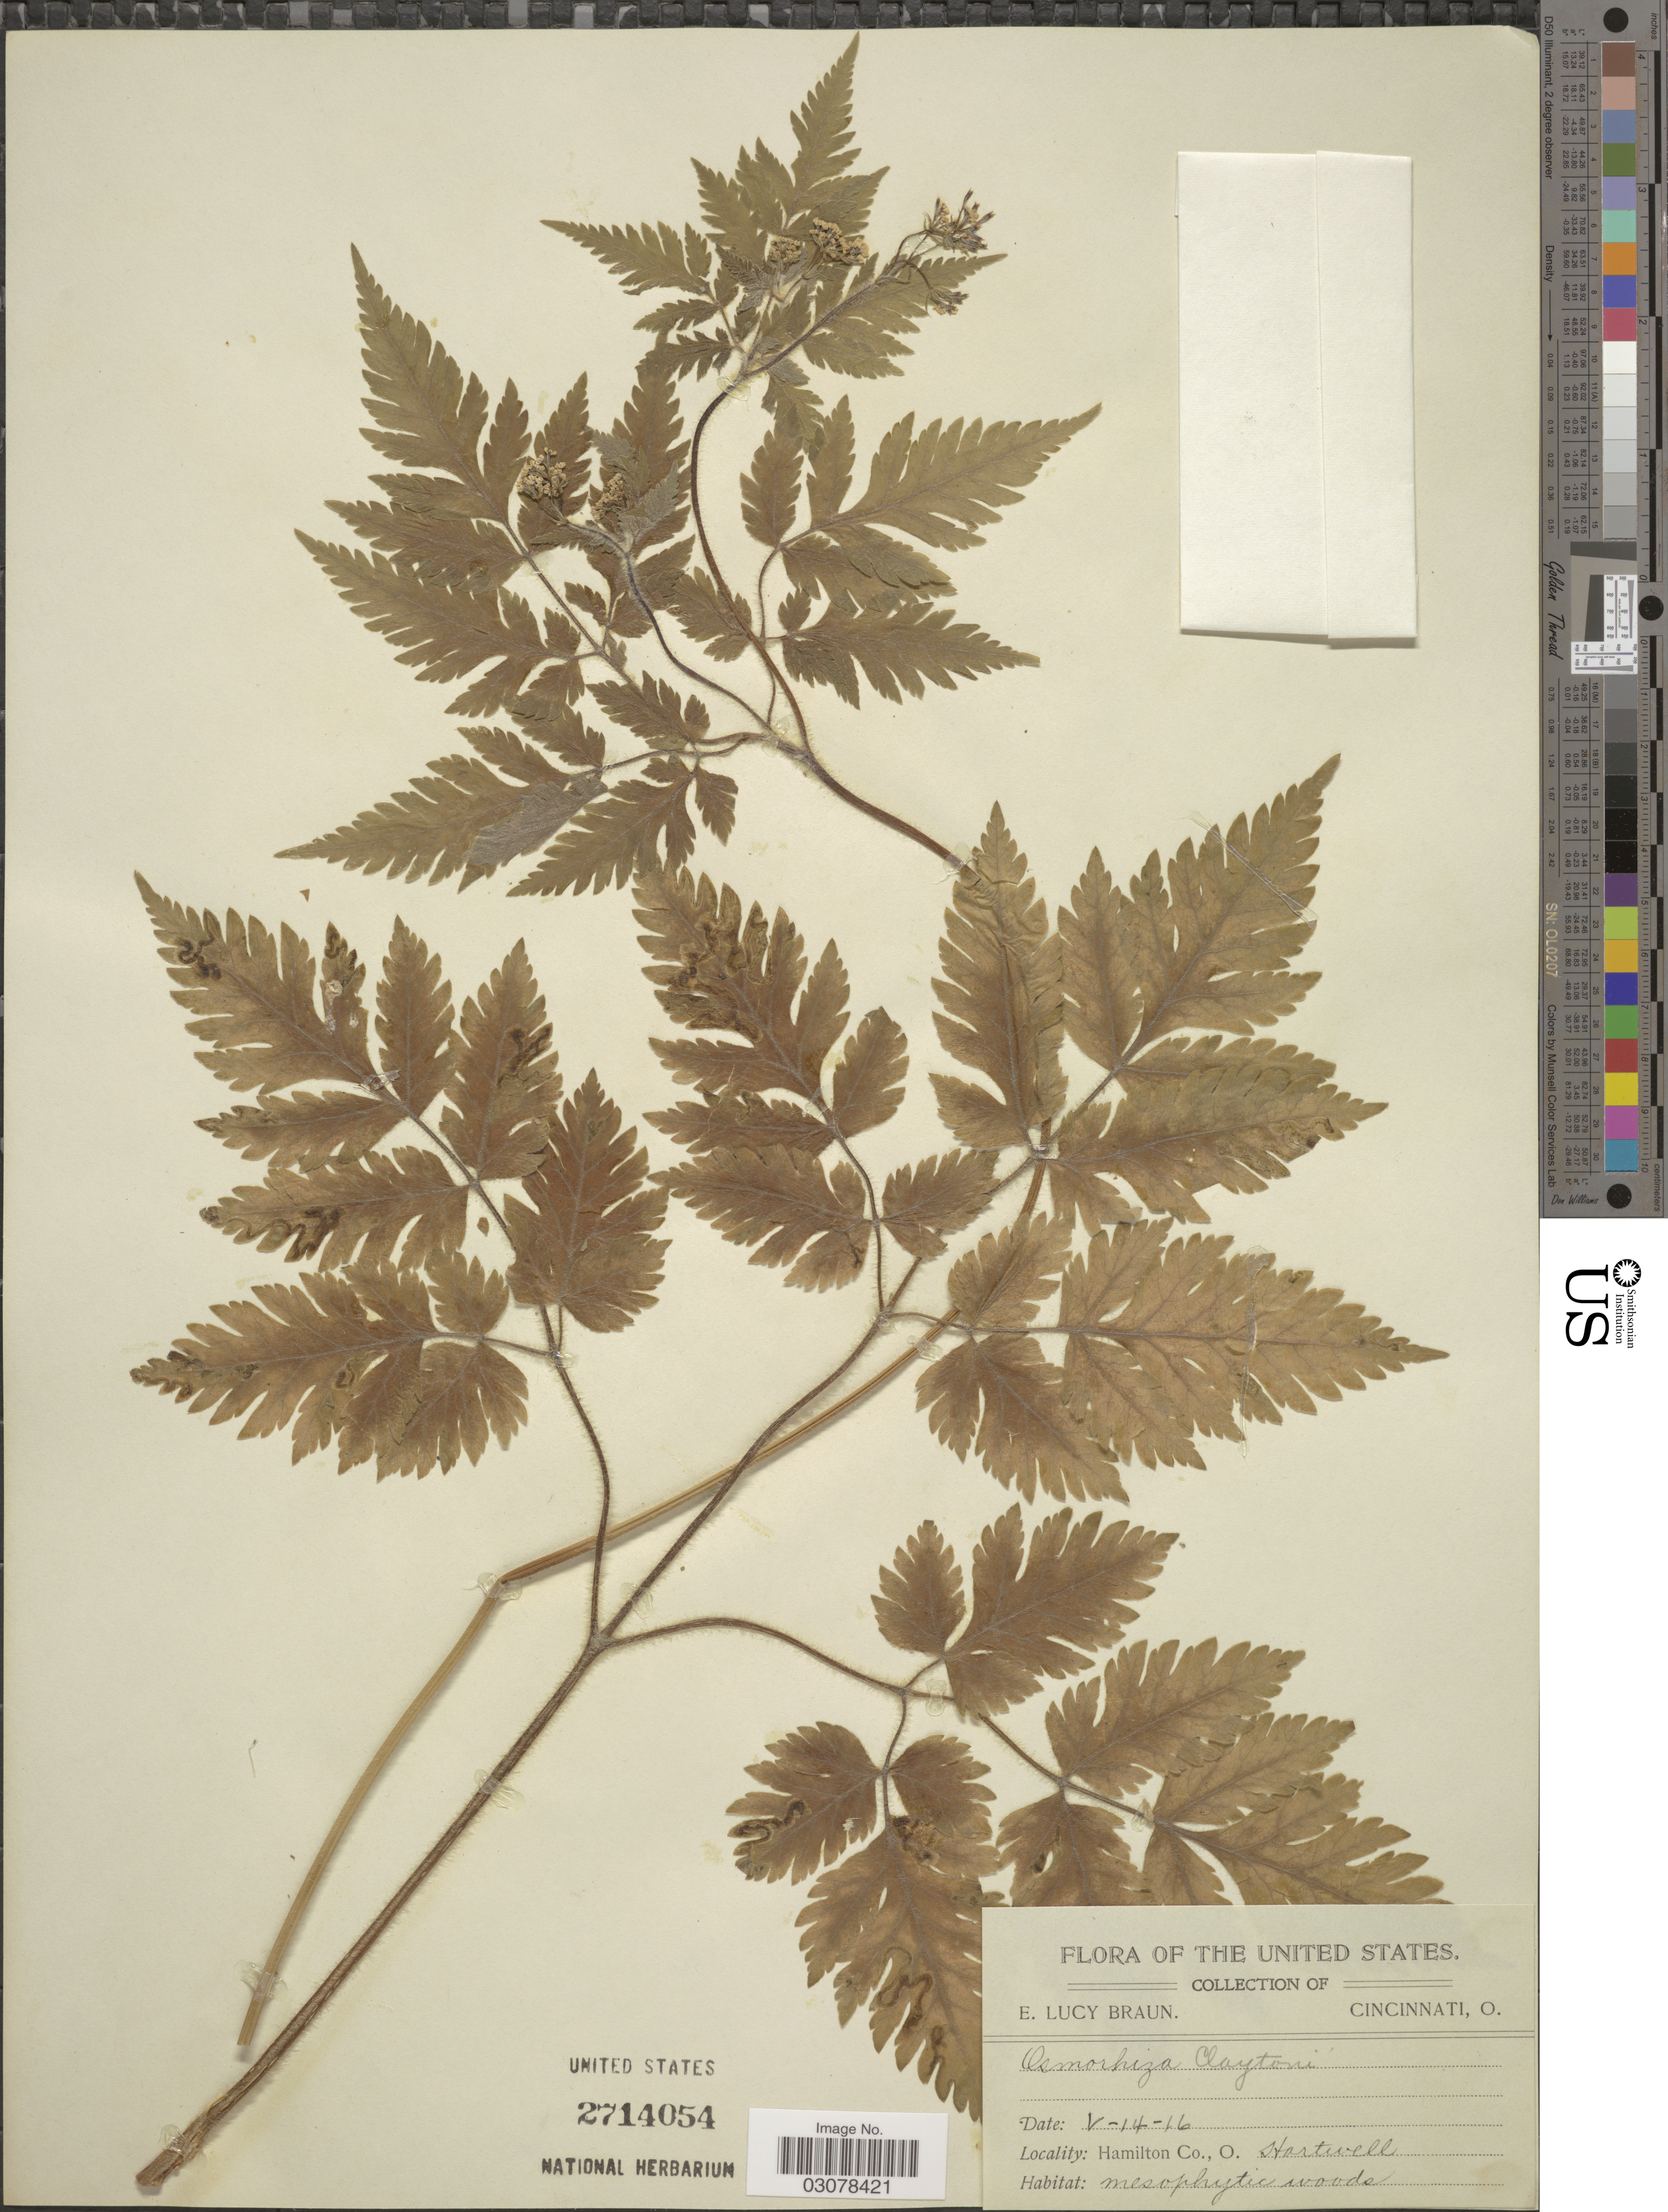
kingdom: Plantae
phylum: Tracheophyta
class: Magnoliopsida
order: Apiales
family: Apiaceae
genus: Osmorhiza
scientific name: Osmorhiza claytonii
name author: (Michx.) C.B. Clarke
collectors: E. L. Braun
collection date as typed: Transcribed d/m/y: 14/5/16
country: United States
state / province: Ohio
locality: Hamilton Co., O. Hartwell.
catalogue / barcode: US 2714054